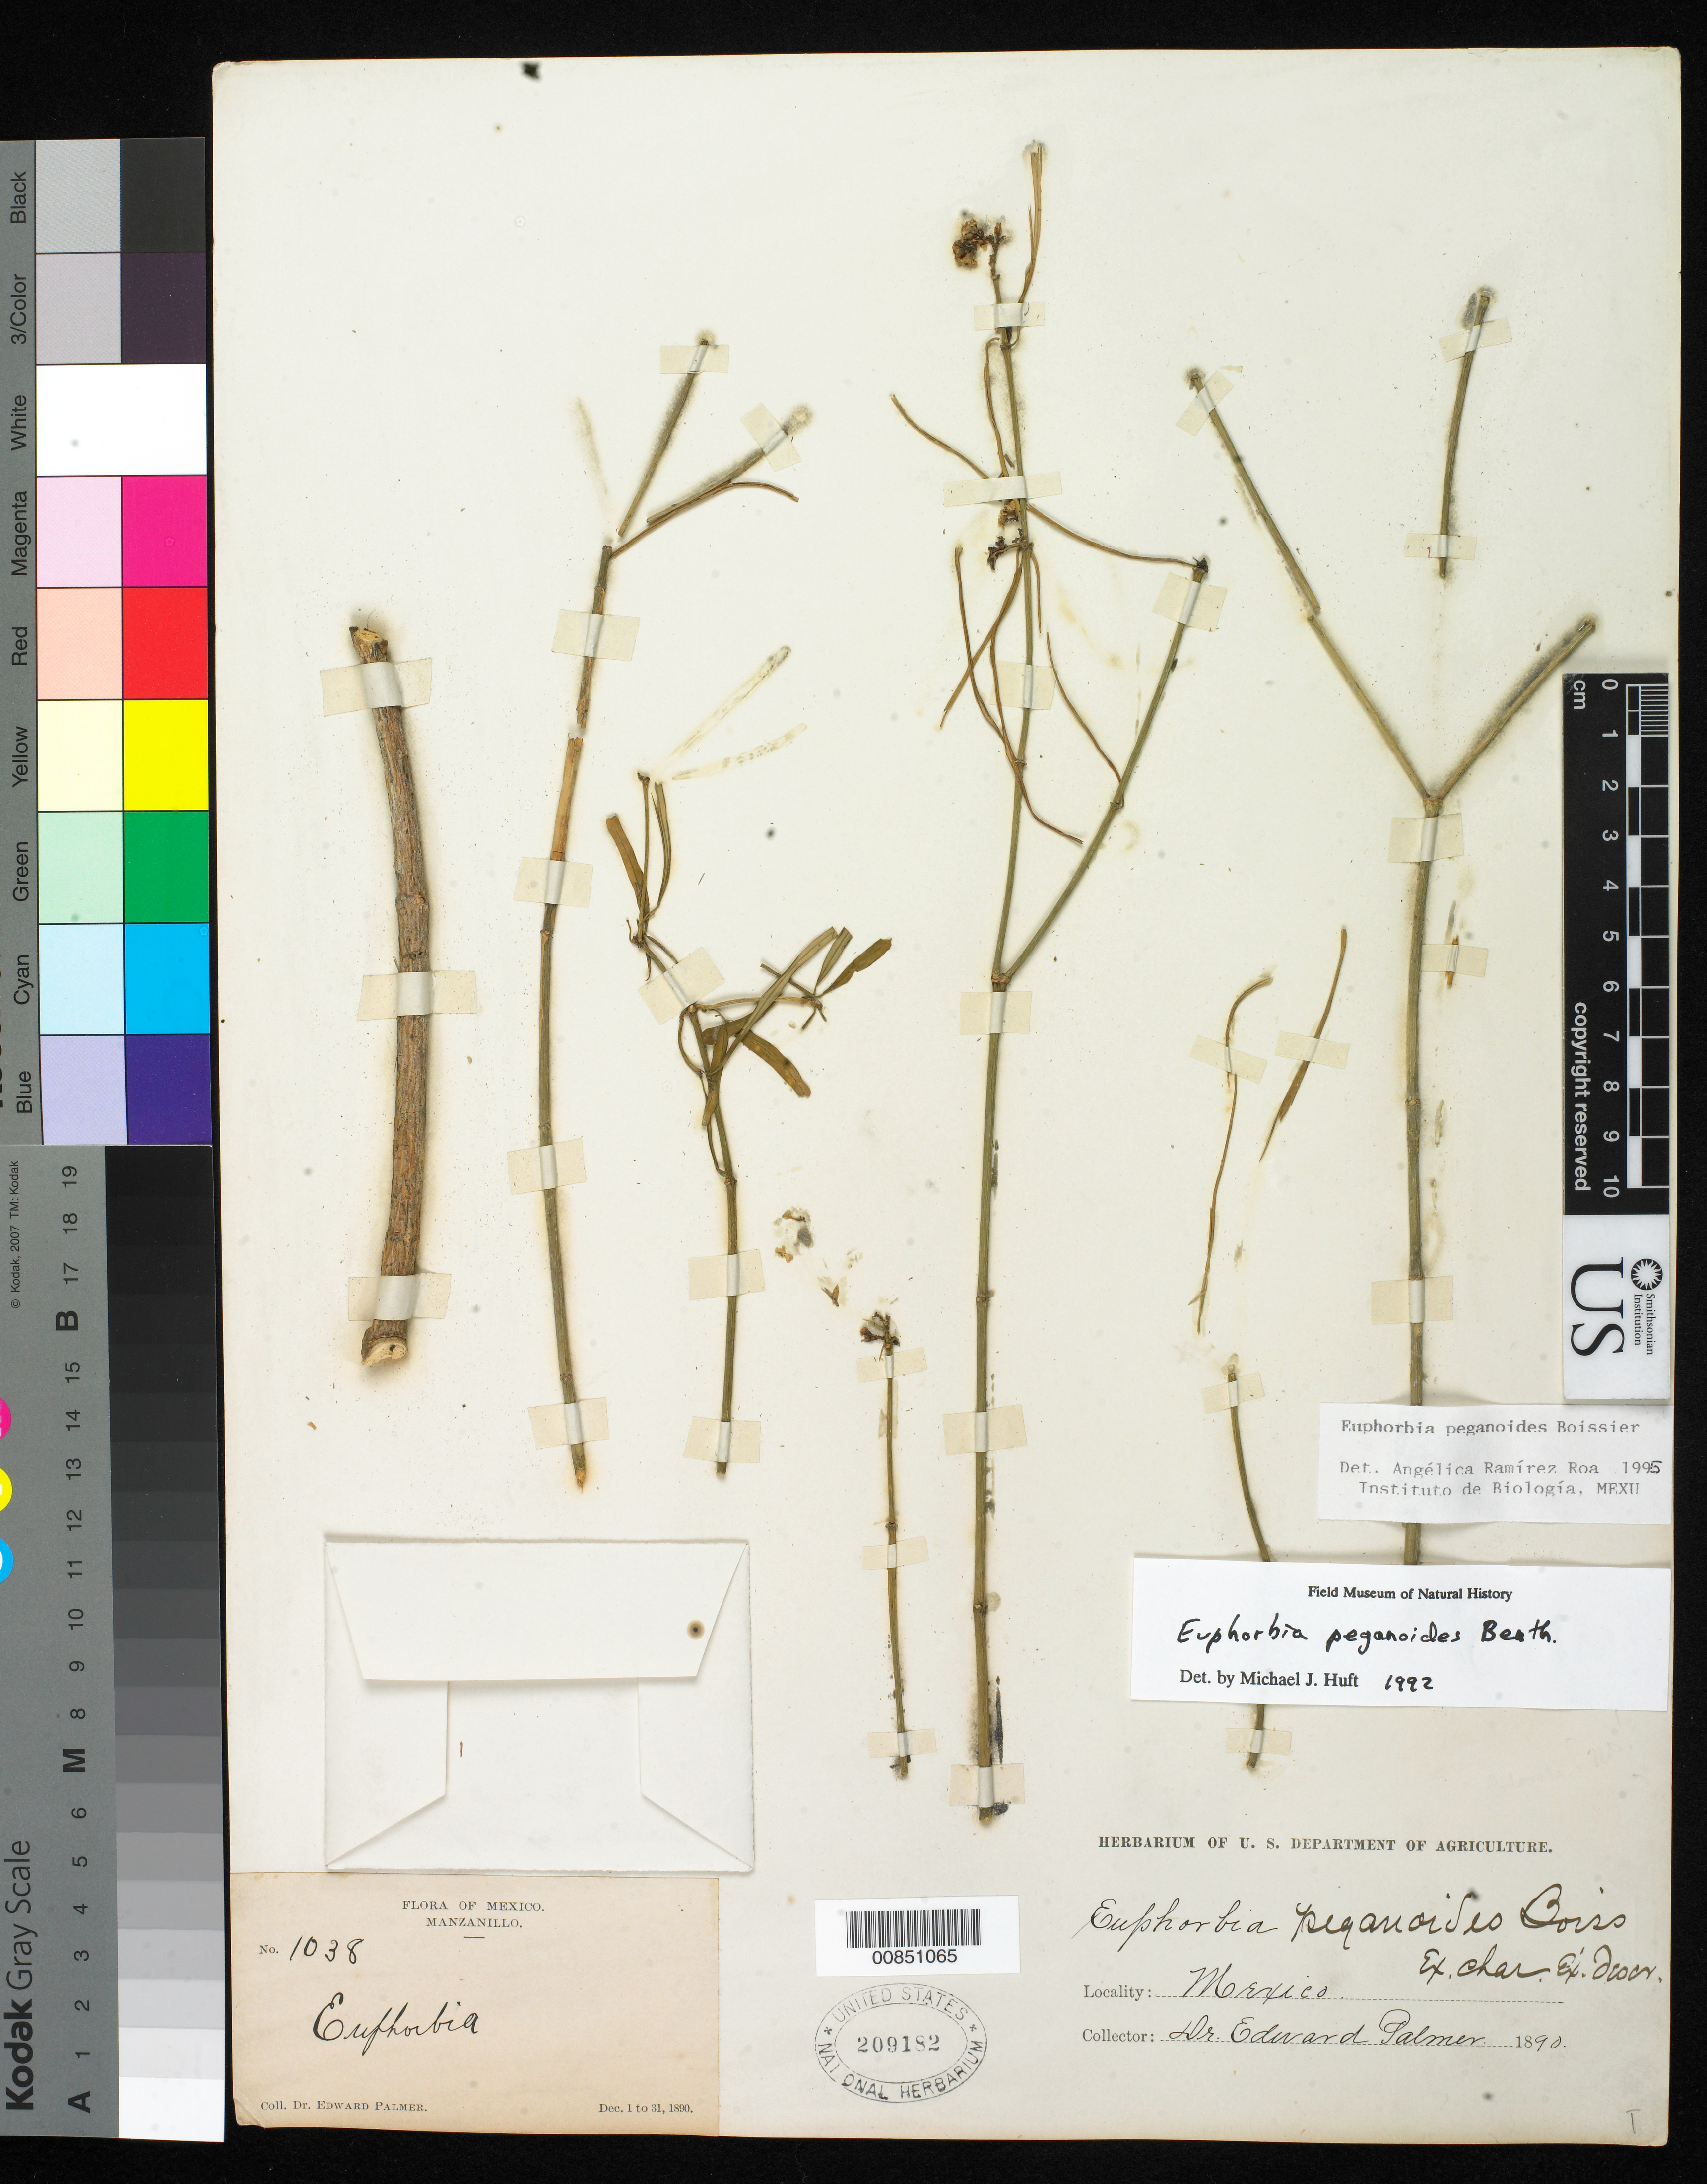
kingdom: Plantae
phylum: Tracheophyta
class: Magnoliopsida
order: Malpighiales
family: Euphorbiaceae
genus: Euphorbia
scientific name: Euphorbia peganoides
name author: Boiss.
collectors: E. Palmer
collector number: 1038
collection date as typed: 01 Dec 1890 to 31 Dec 1890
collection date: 1890-12-01/1890-12-31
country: Mexico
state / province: Colima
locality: Manzanillo, Colima.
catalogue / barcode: US 209182